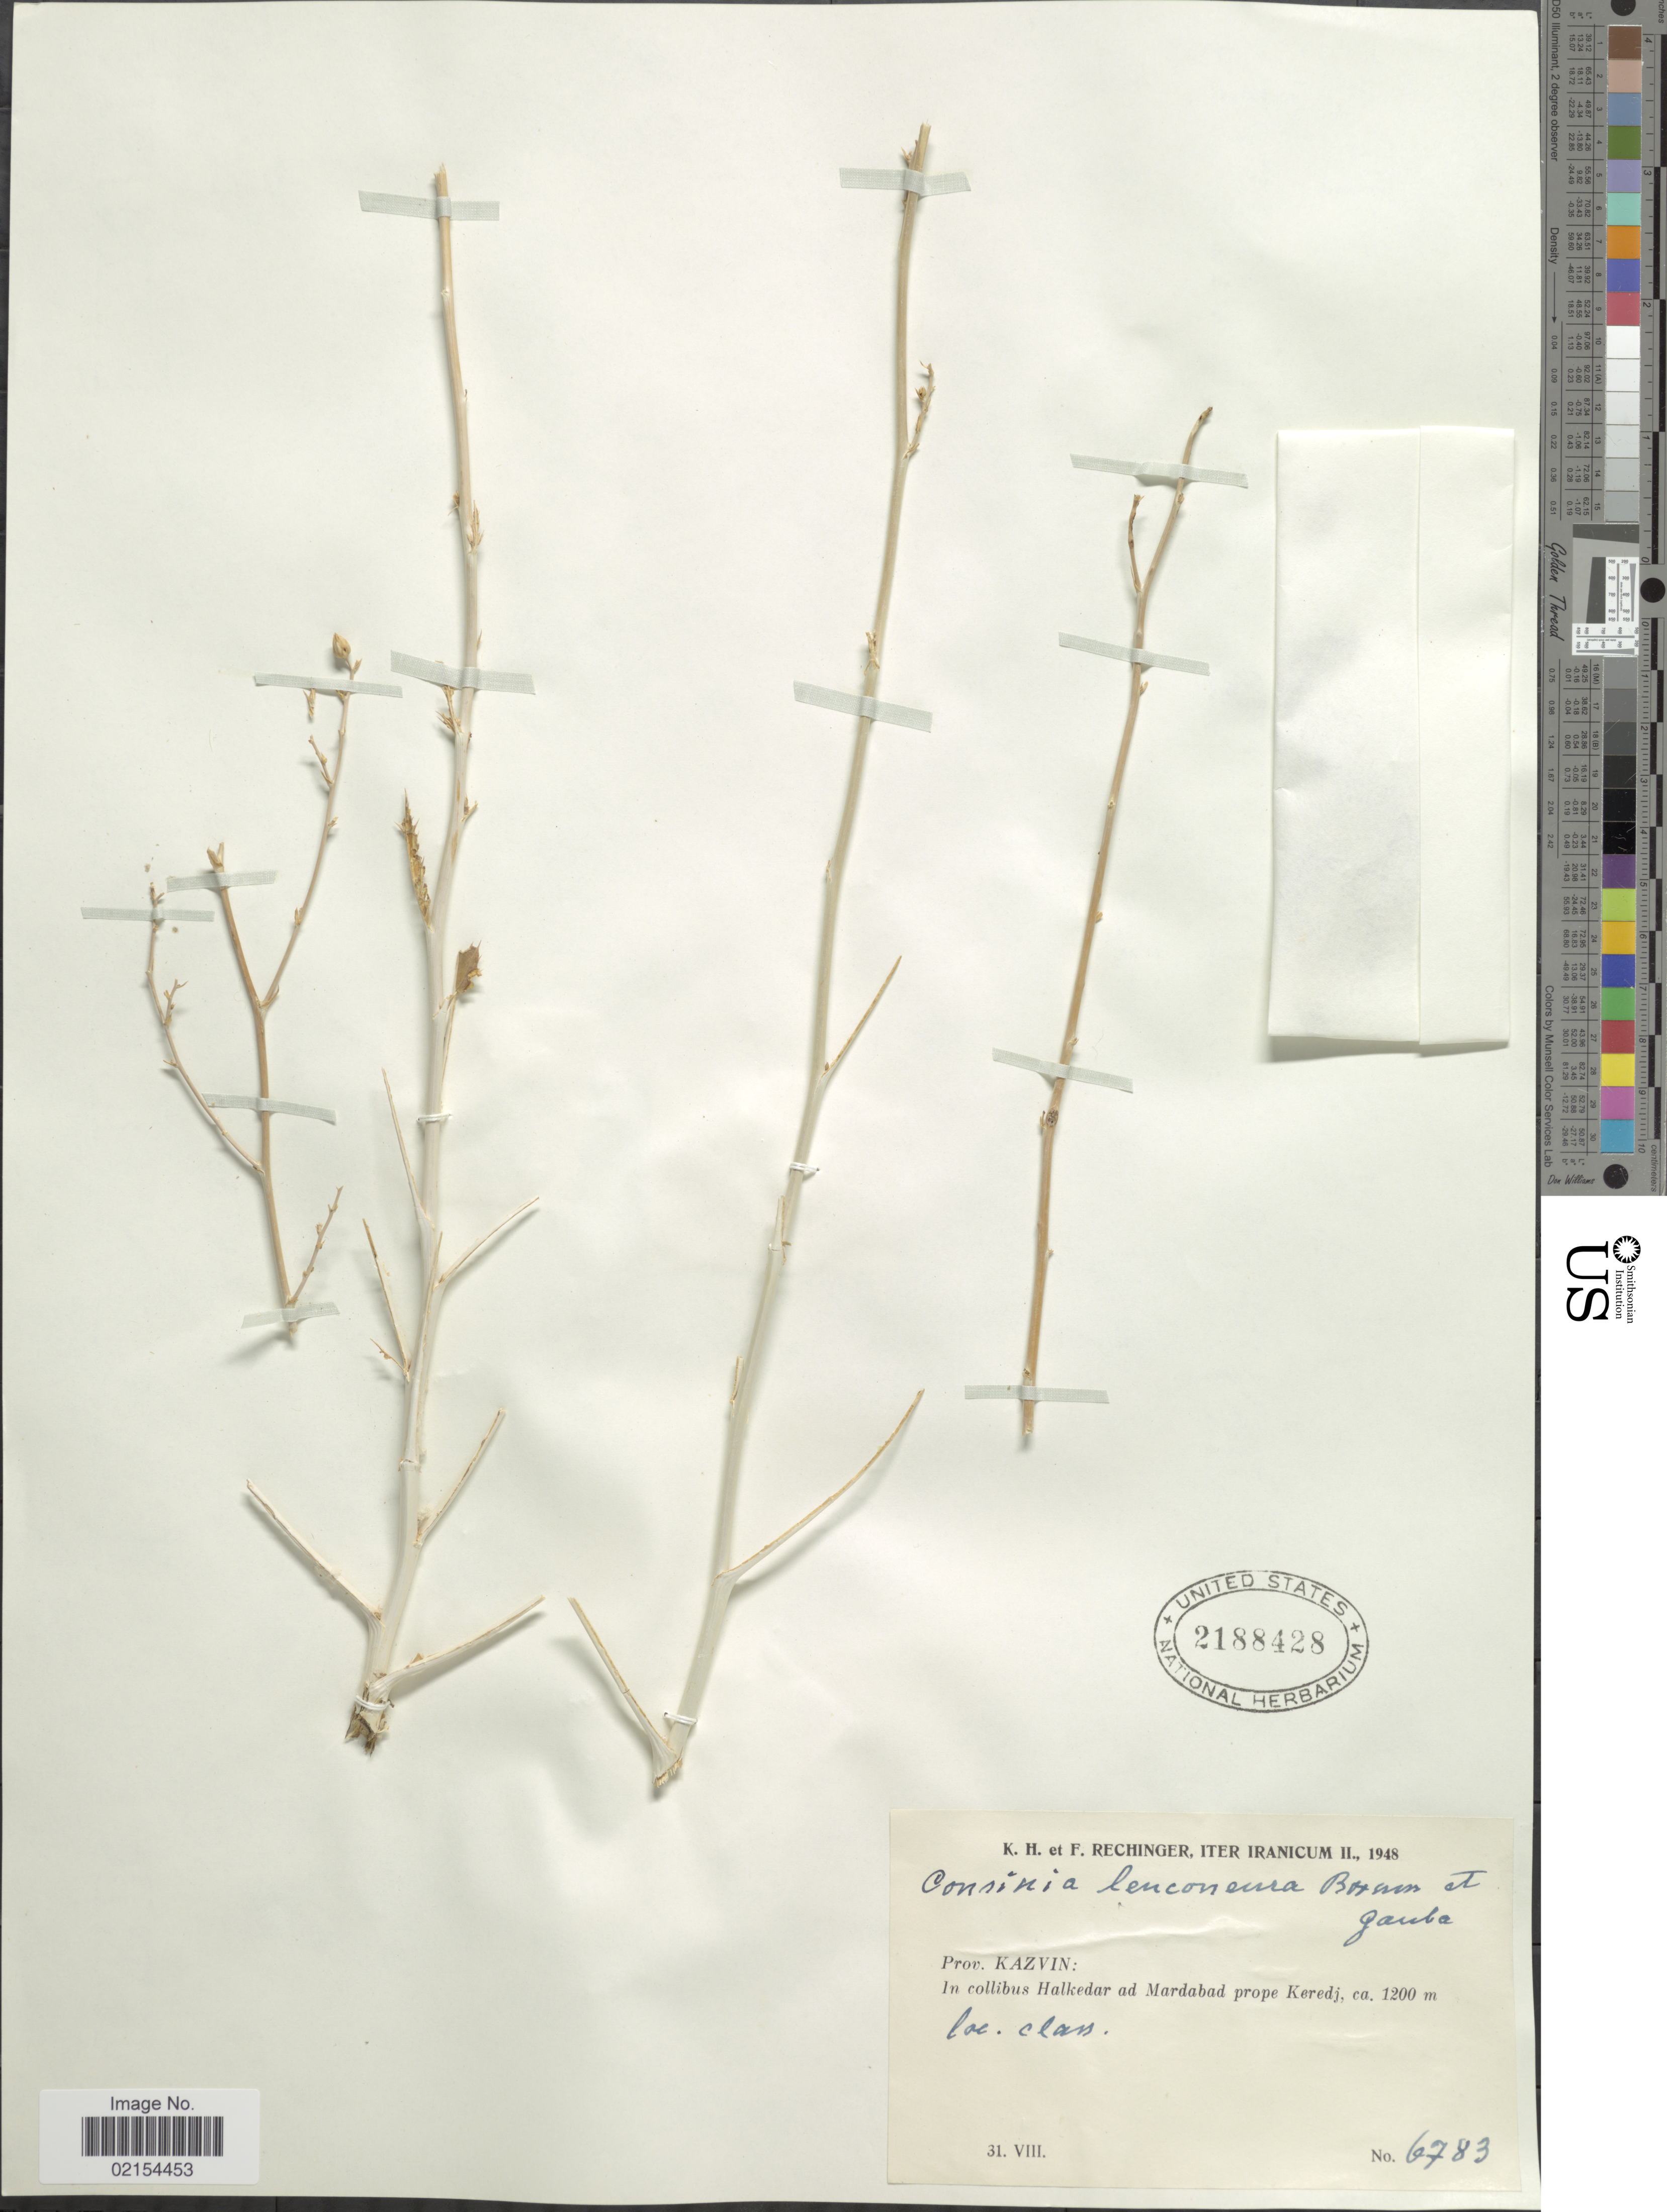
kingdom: Plantae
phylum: Tracheophyta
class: Magnoliopsida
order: Asterales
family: Asteraceae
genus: Cousinia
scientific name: Cousinia leuconeura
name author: Bornm. & Gauba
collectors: K. H. Rechinger & F. Rechinger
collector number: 6783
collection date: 1948-08-31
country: Iran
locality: Iter Iranicum, Prov. Kazvin: In collibus Halkedar ad Mardabad prope Keredj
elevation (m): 1200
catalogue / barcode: US 2188428